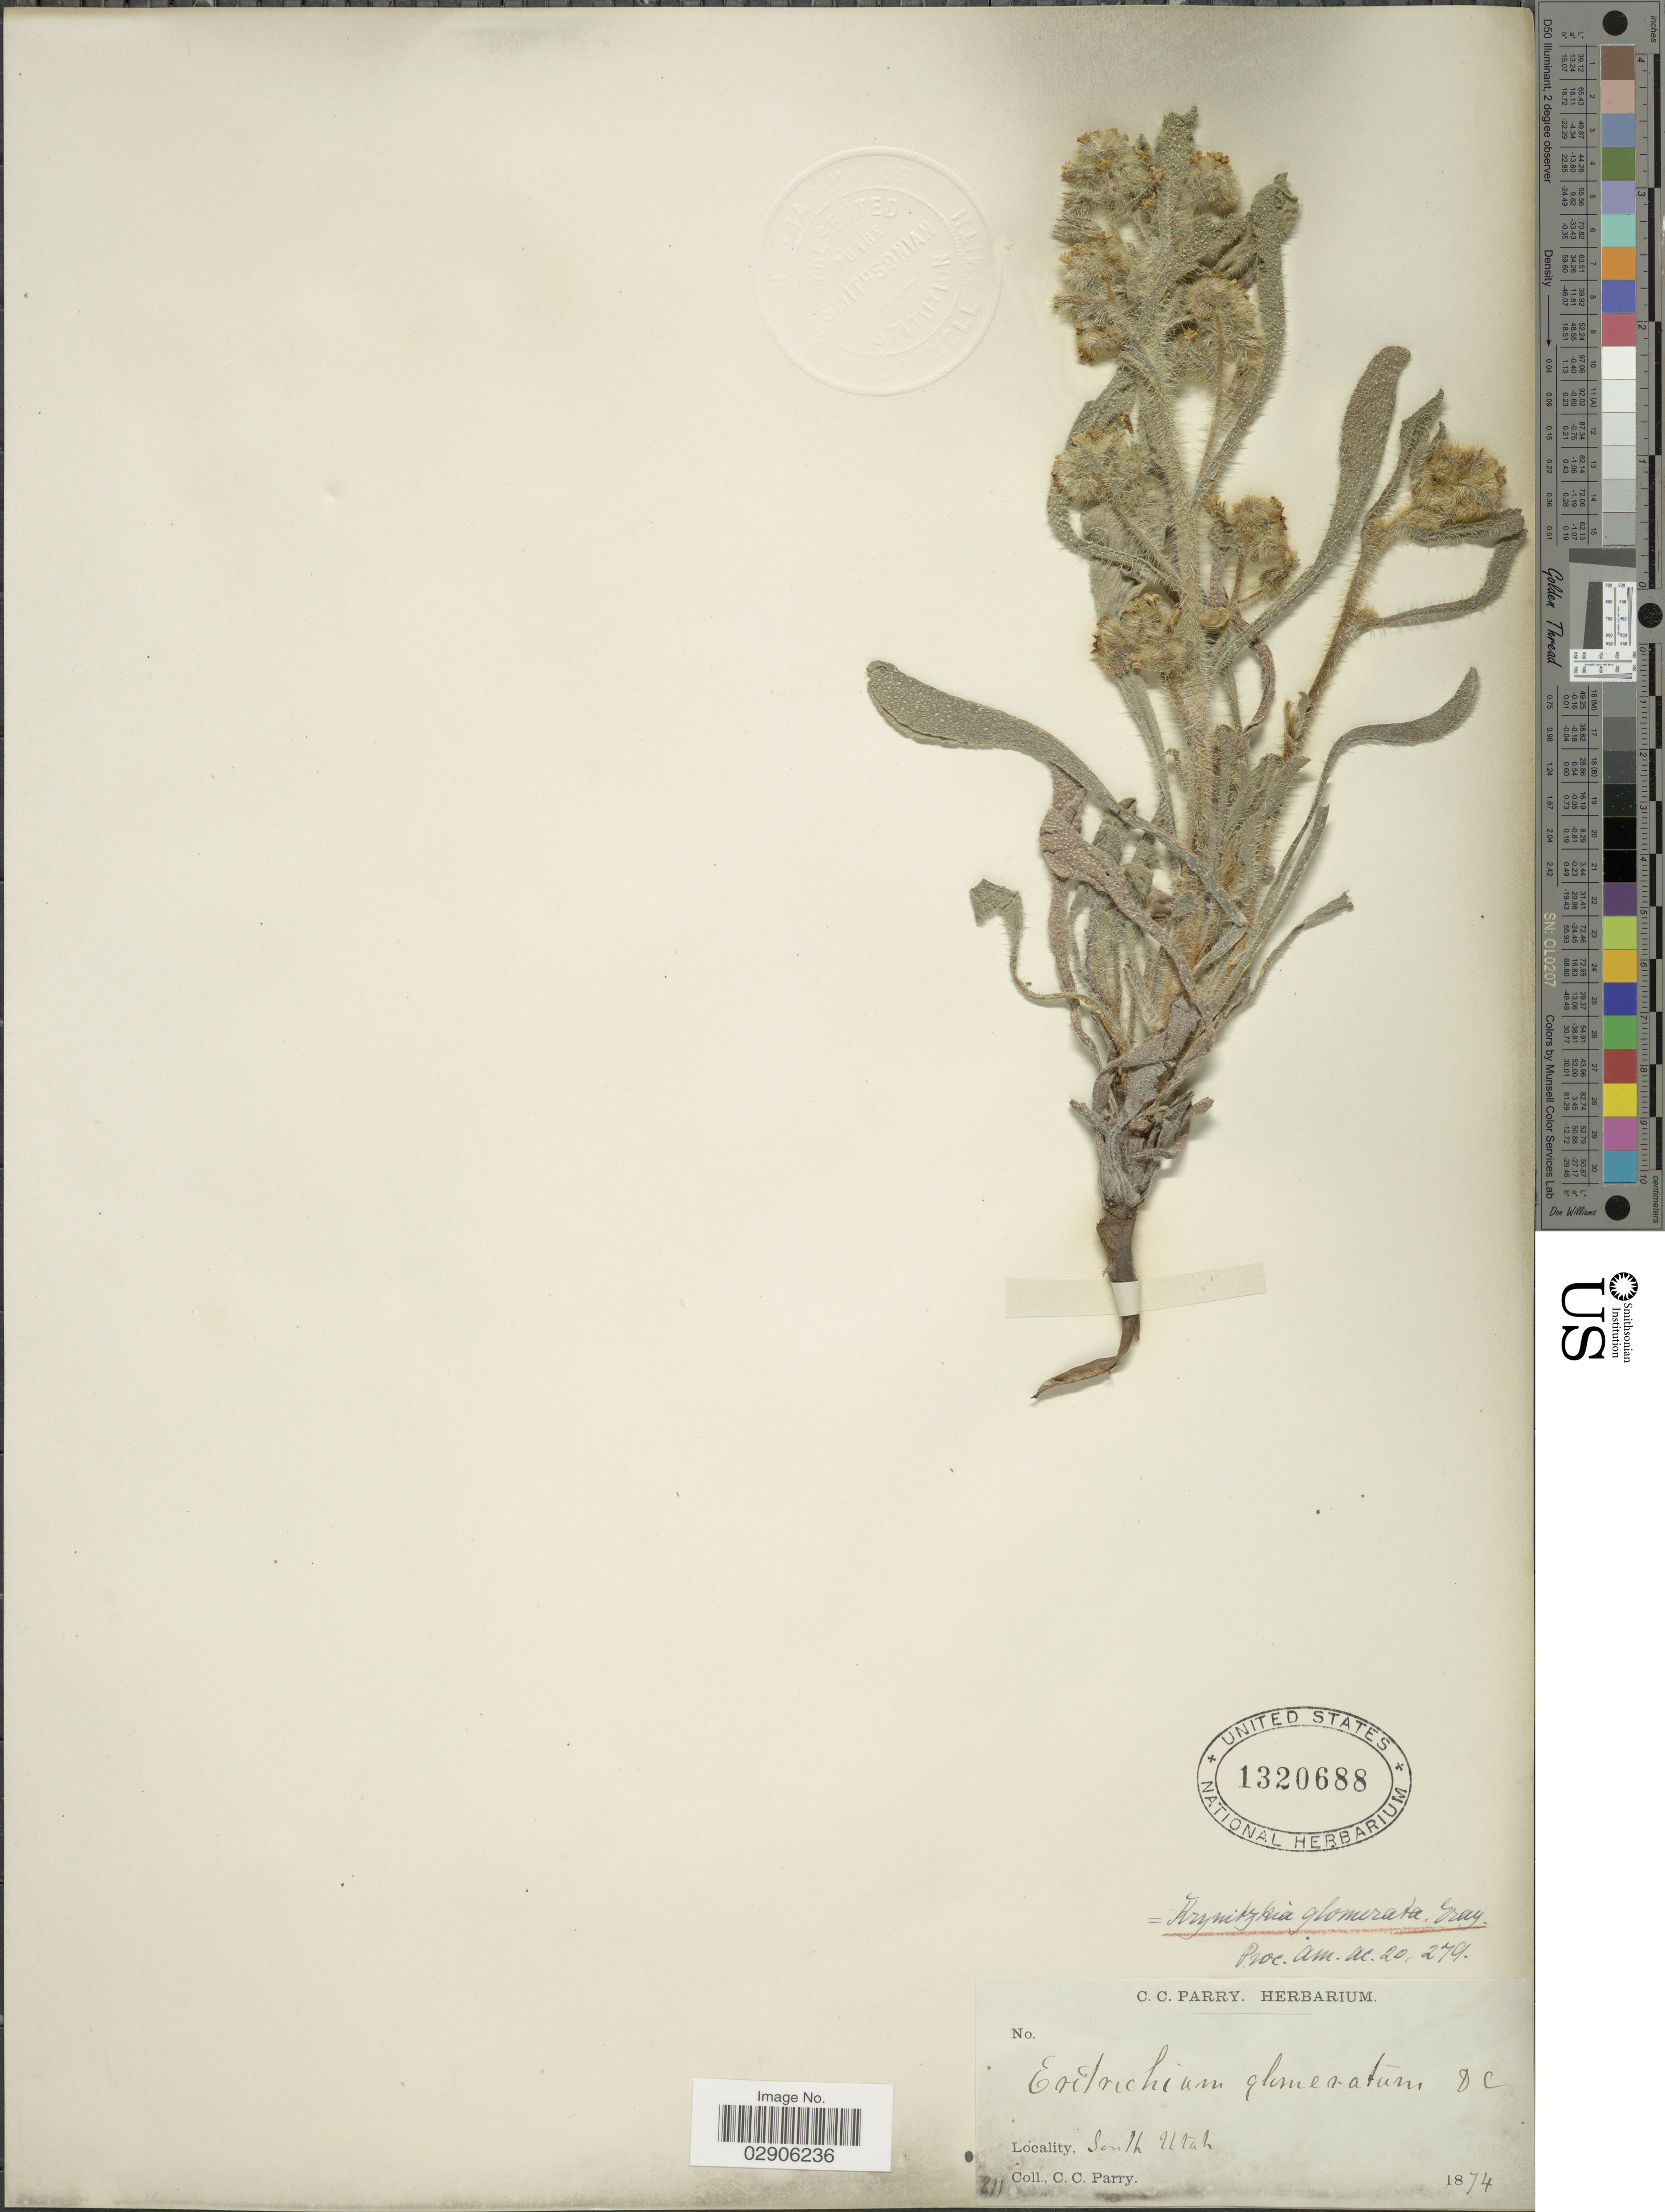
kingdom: Plantae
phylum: Tracheophyta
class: Magnoliopsida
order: Boraginales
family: Boraginaceae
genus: Cryptantha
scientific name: Cryptantha bradburiana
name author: Payson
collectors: C. C. Parry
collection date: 1874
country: United States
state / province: Utah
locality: South Utah.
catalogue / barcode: US 1320688